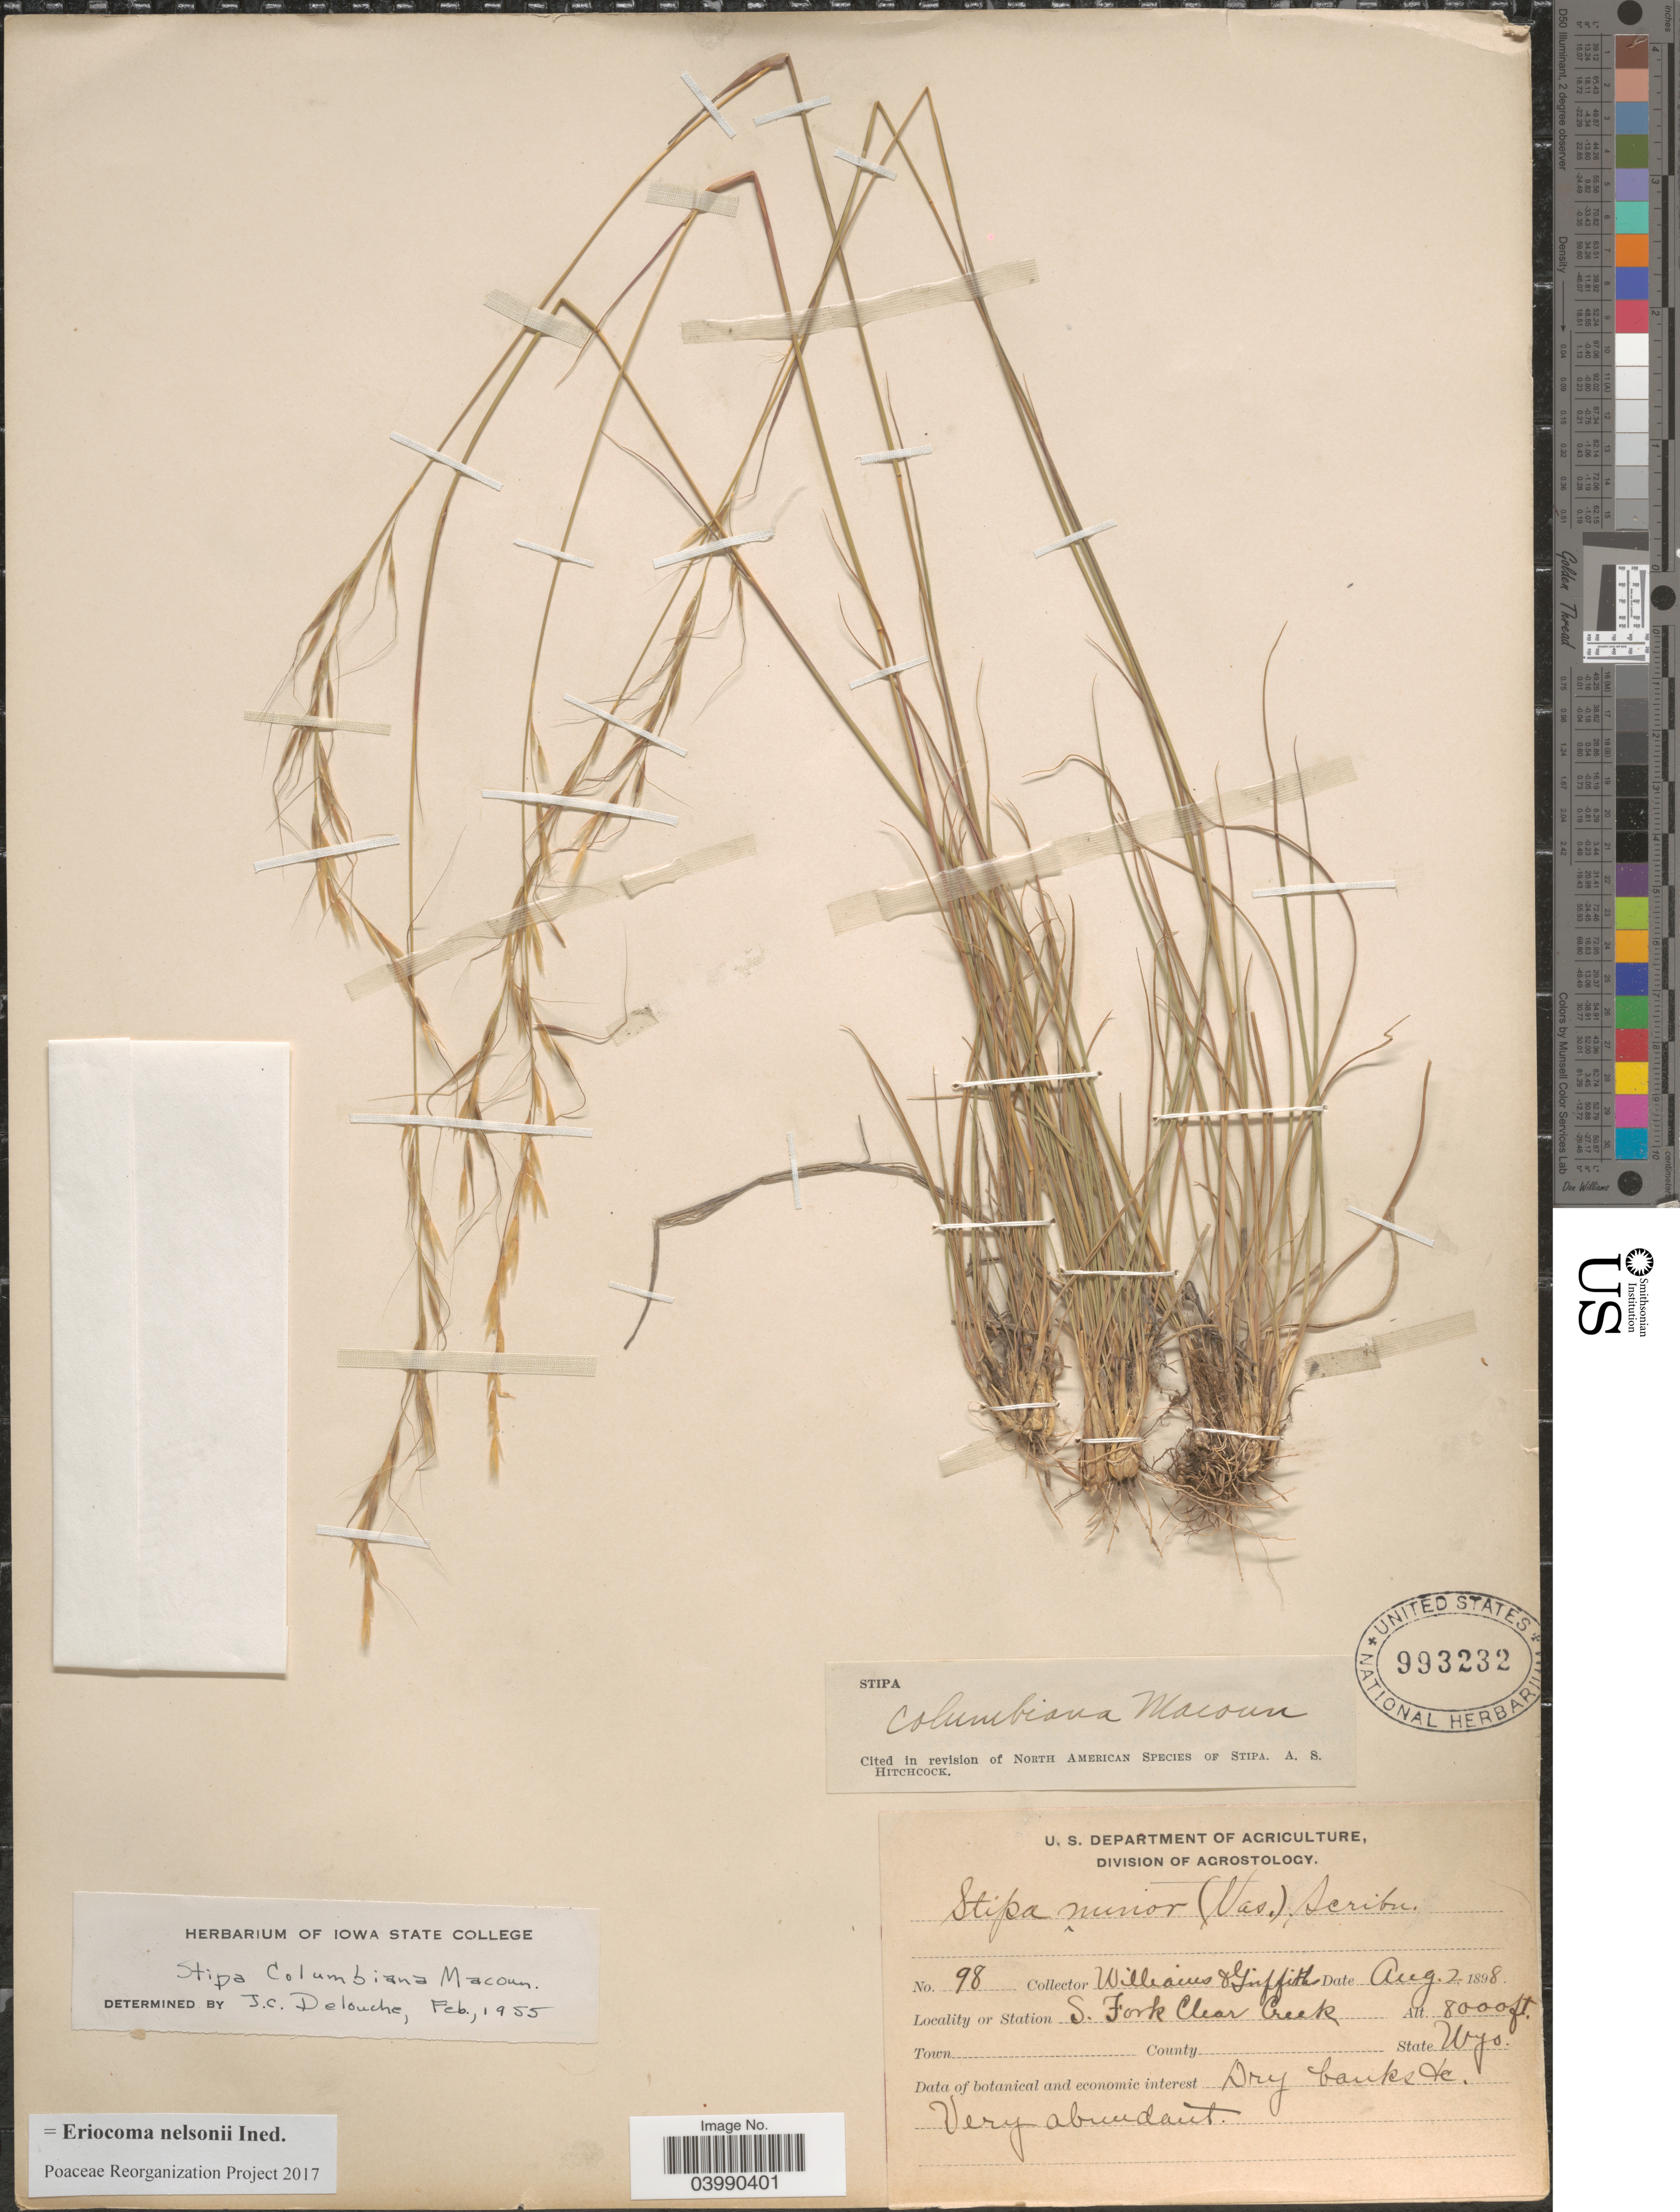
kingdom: Plantae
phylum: Tracheophyta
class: Liliopsida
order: Poales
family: Poaceae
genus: Eriocoma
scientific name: Eriocoma nelsonii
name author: (Scribn.) Romasch.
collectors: -- Williams & -- Griffiths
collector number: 98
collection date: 1898-08-02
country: United States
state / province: Wyoming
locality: Station S. Fork Clear Creek.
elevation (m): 2438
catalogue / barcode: US 993232